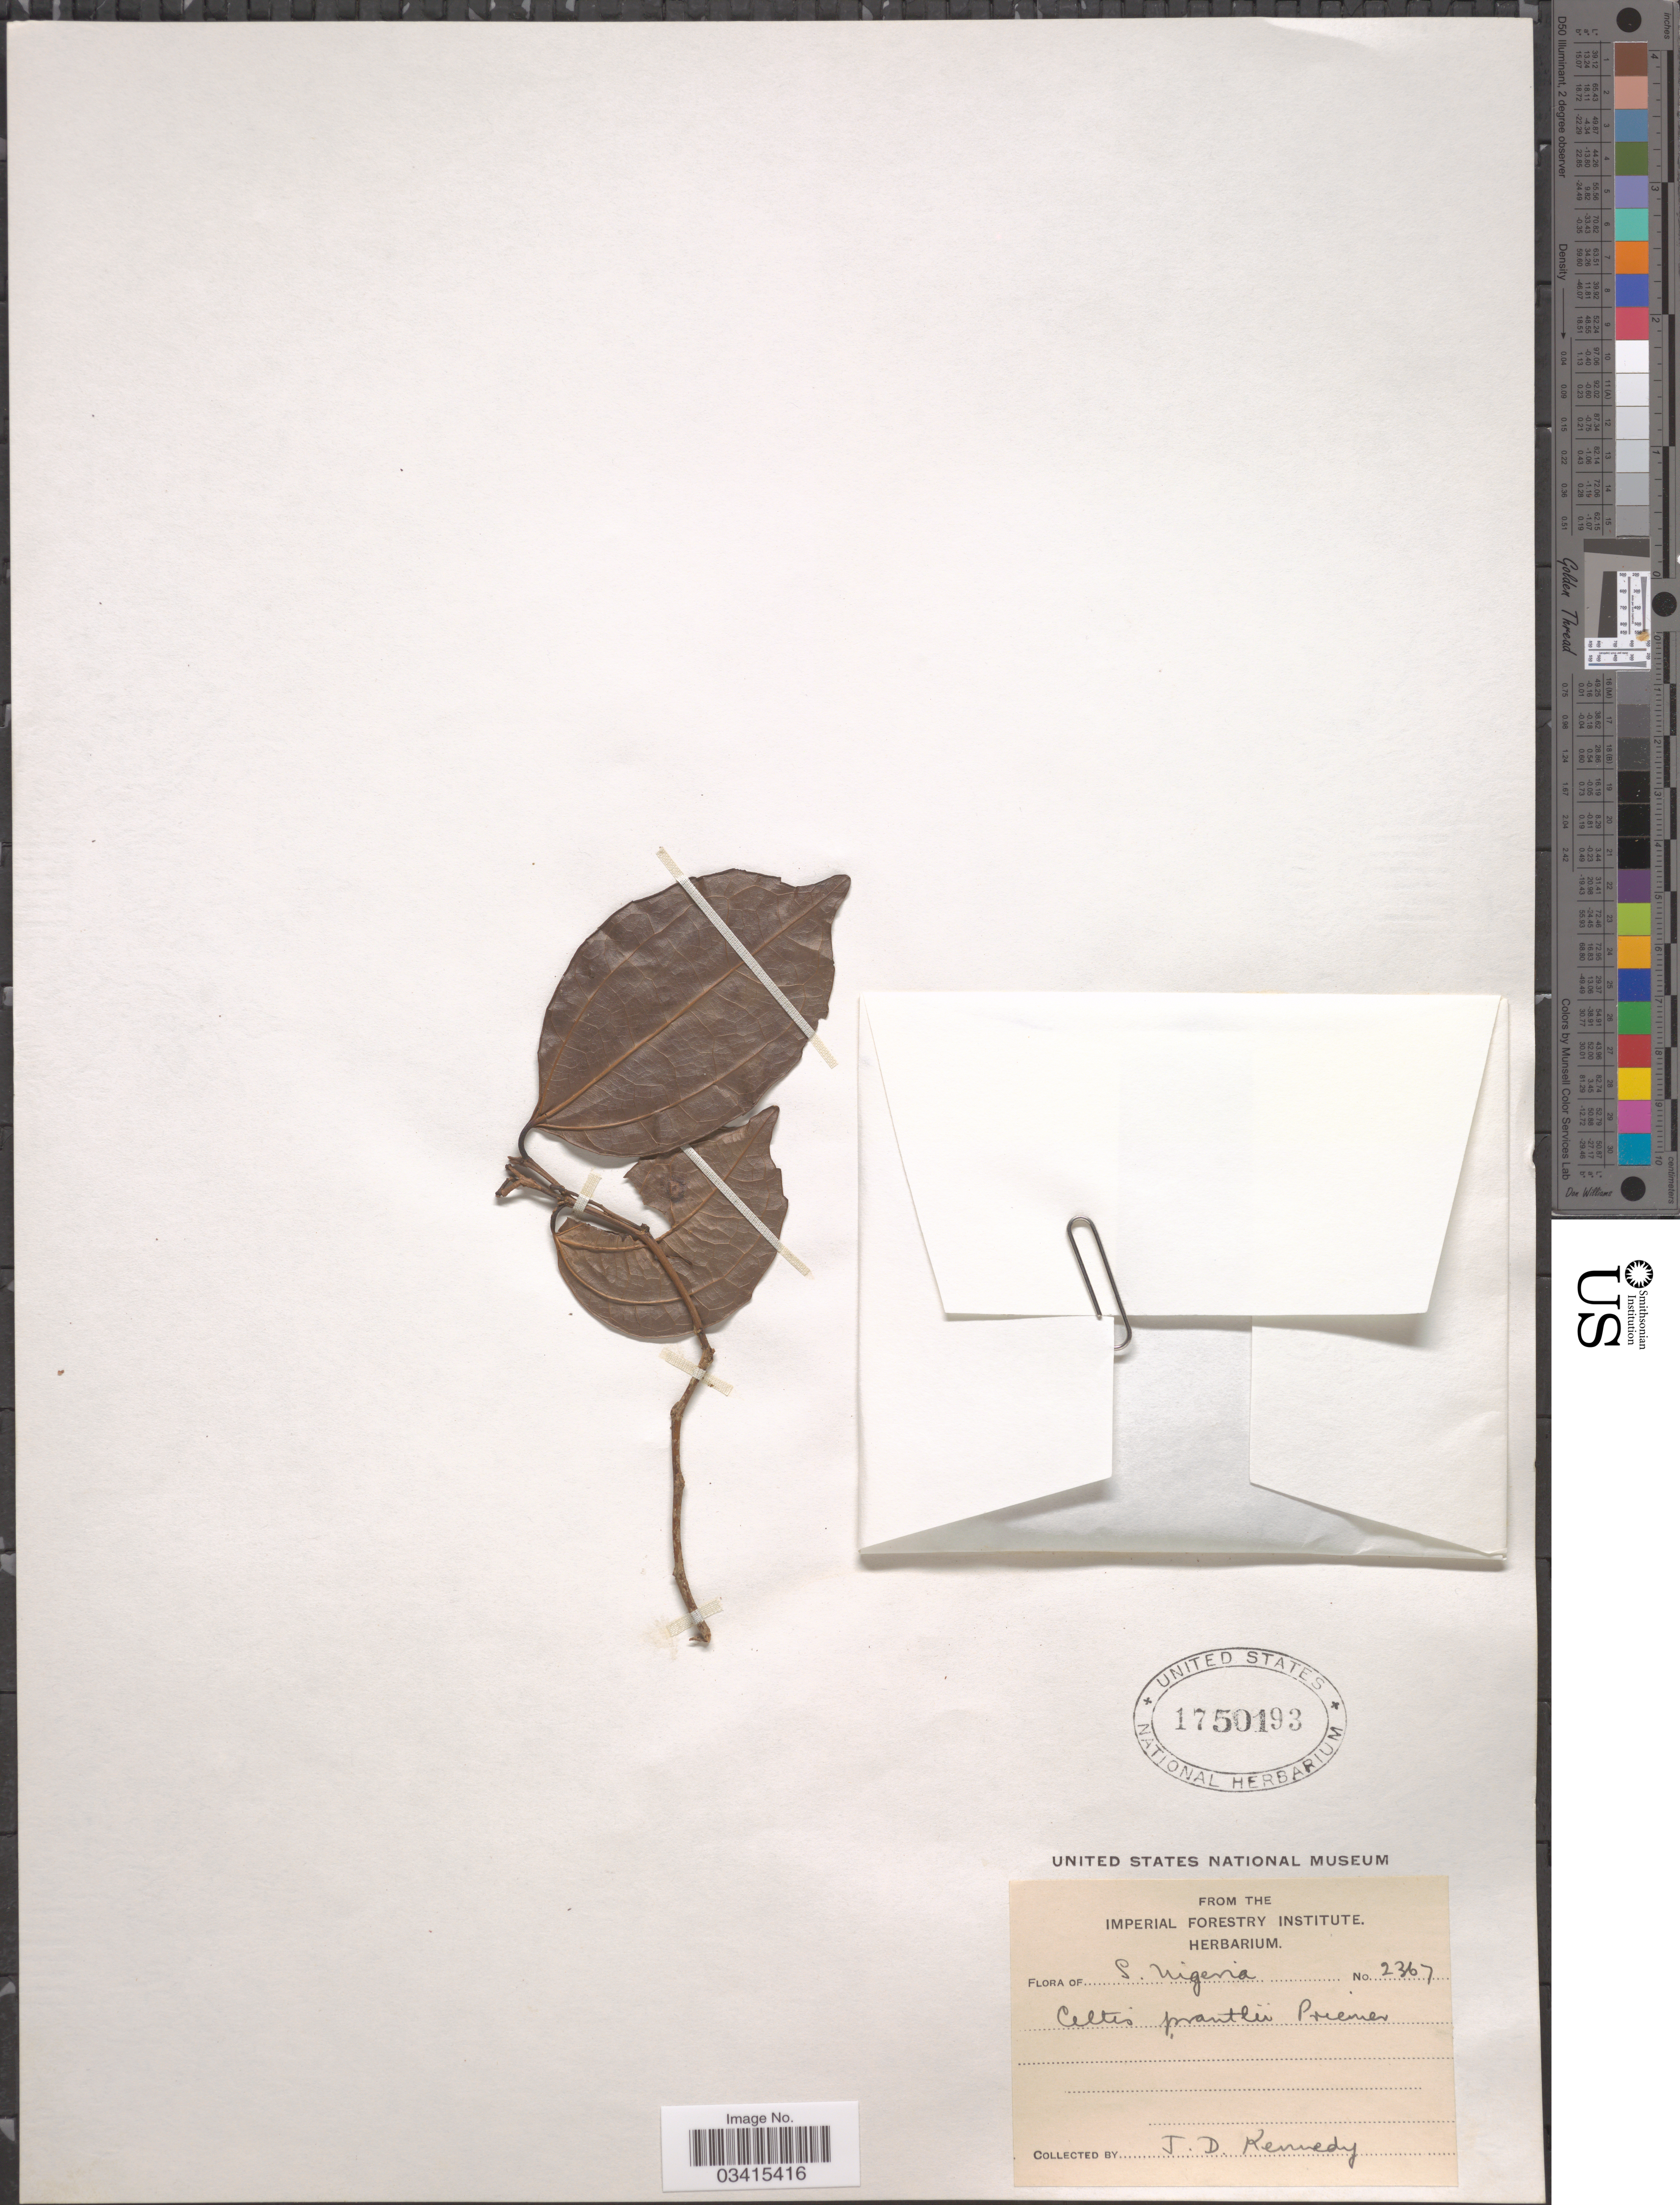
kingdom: Plantae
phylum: Tracheophyta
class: Magnoliopsida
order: Rosales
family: Cannabaceae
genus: Celtis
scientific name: Celtis prantlii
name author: Priemer ex Engl.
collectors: J. D. Kennedy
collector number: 2367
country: Nigeria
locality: S. Nigeria.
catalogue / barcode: US 1750193